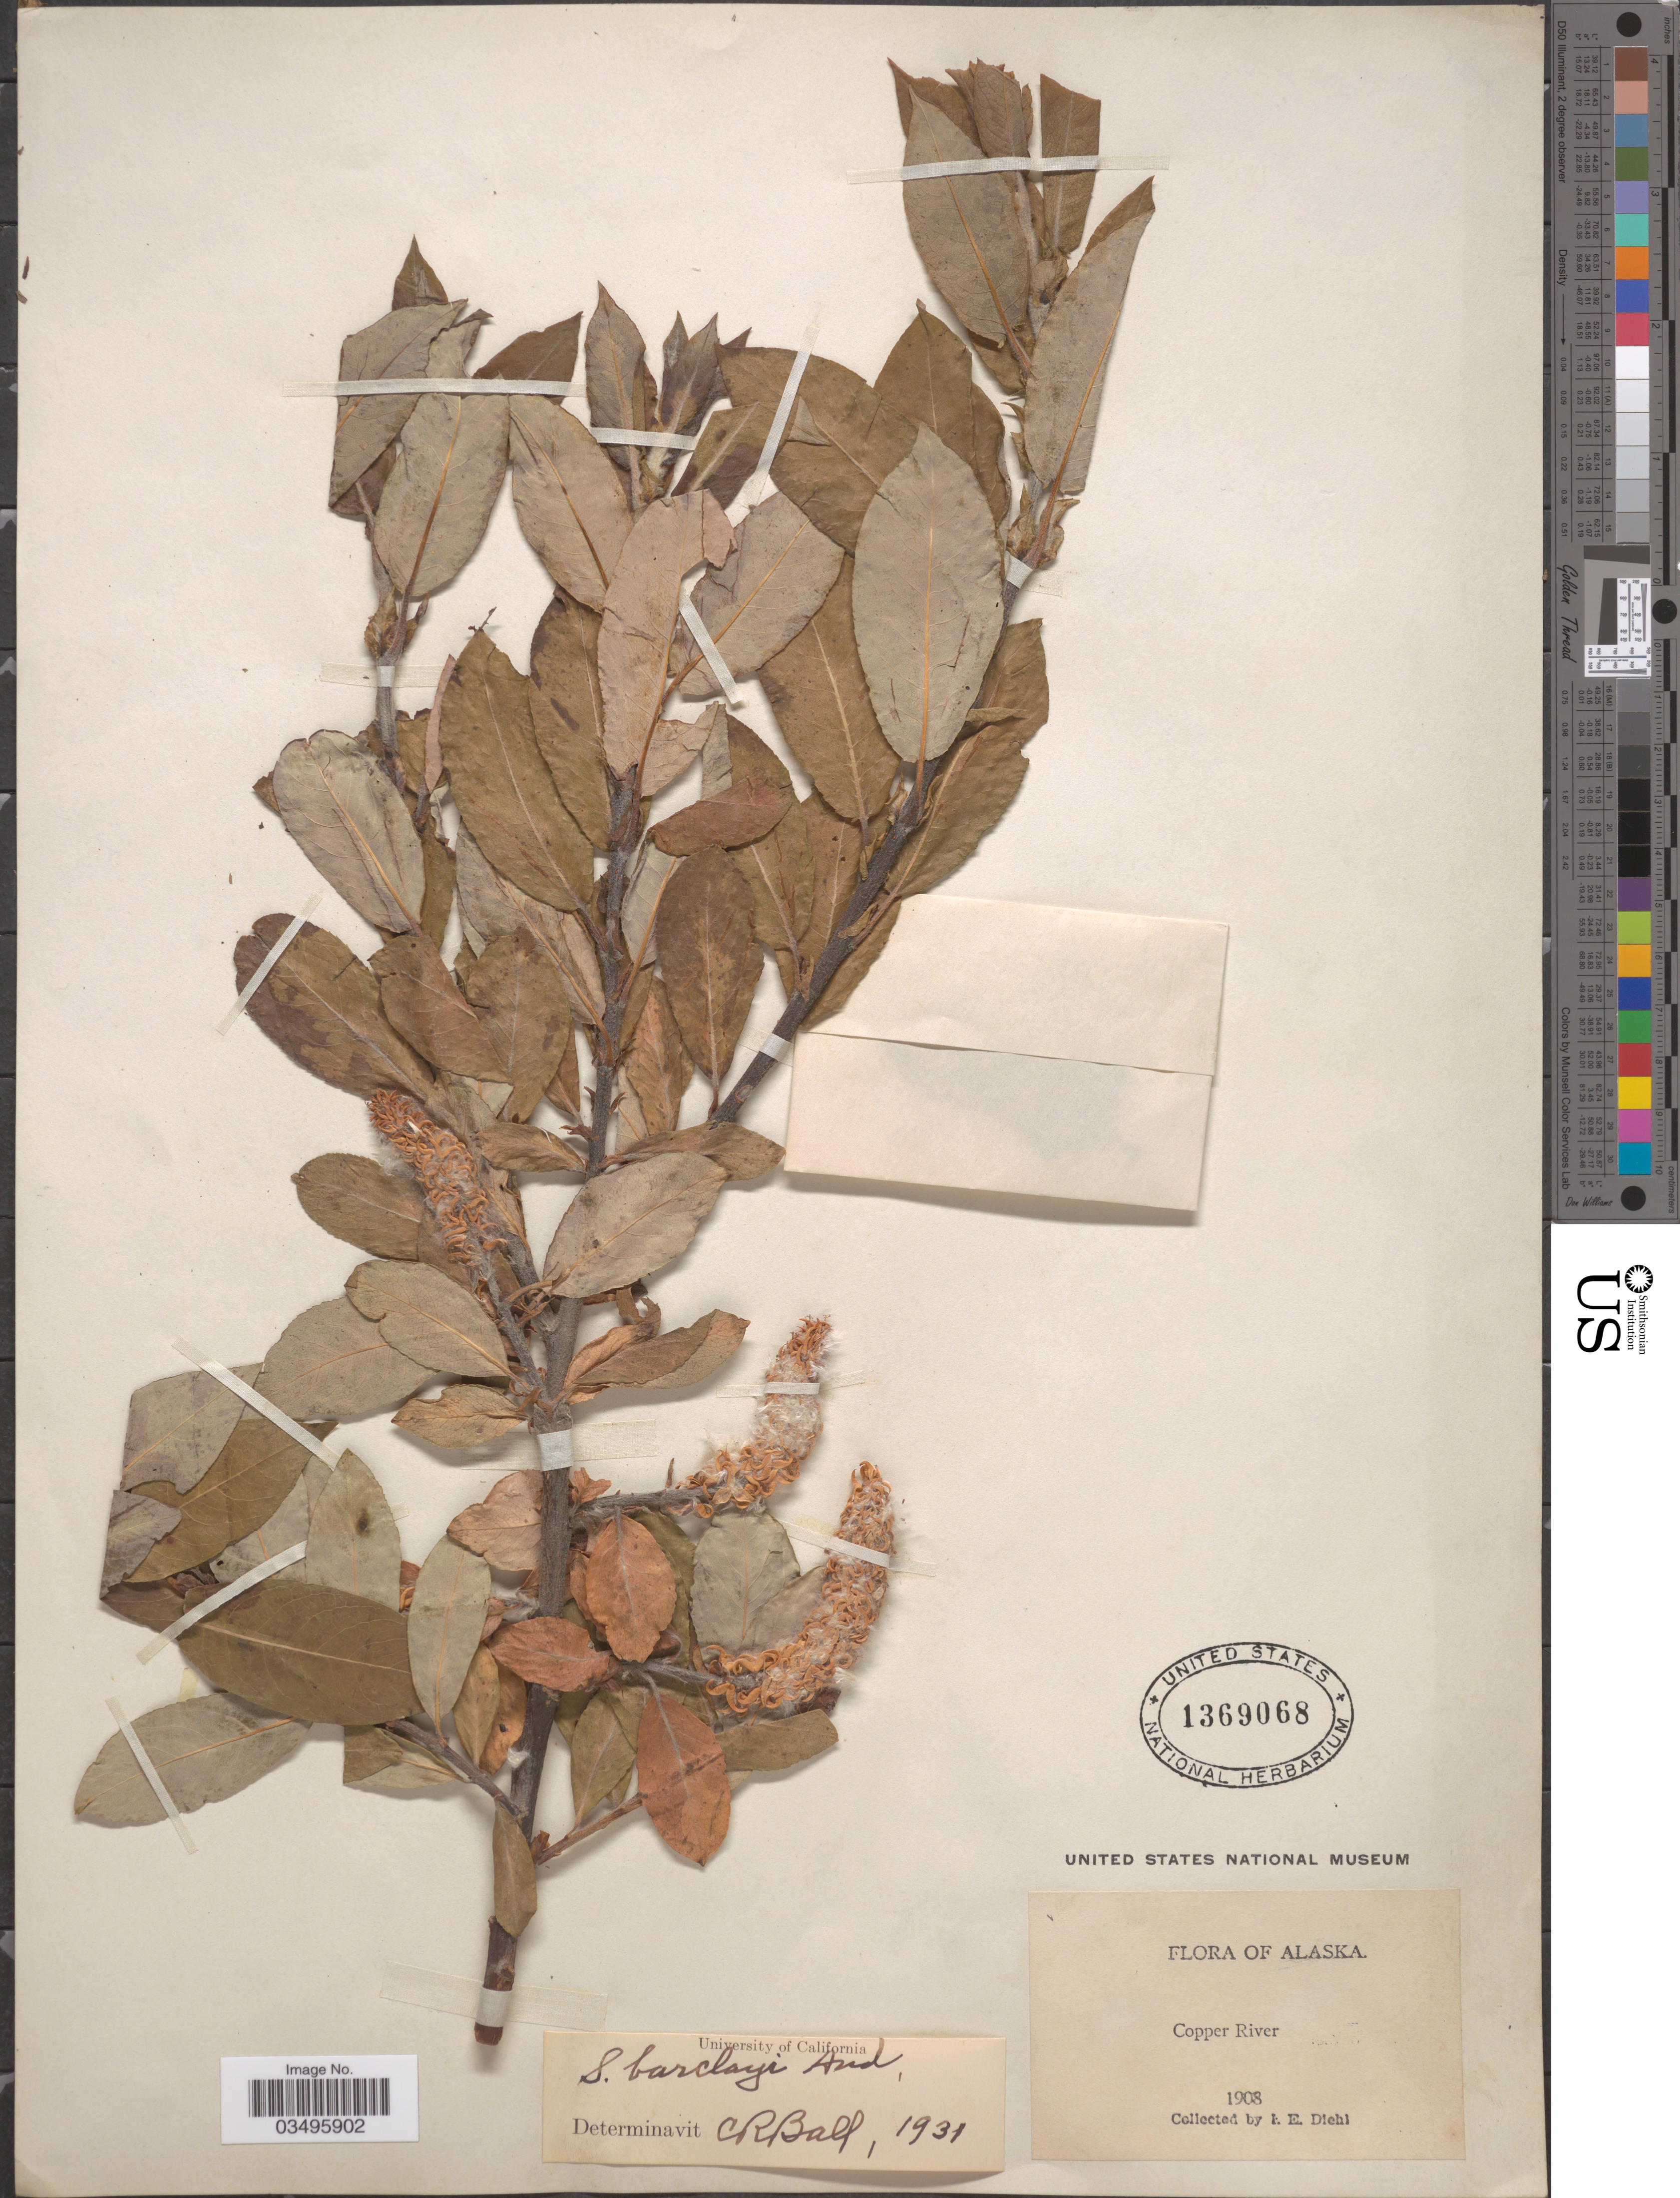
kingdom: Plantae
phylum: Tracheophyta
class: Magnoliopsida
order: Malpighiales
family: Salicaceae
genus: Salix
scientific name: Salix barclayi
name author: Andersson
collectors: I. Diehl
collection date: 1908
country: United States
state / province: Alaska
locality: Copper River.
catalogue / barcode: US 1369068